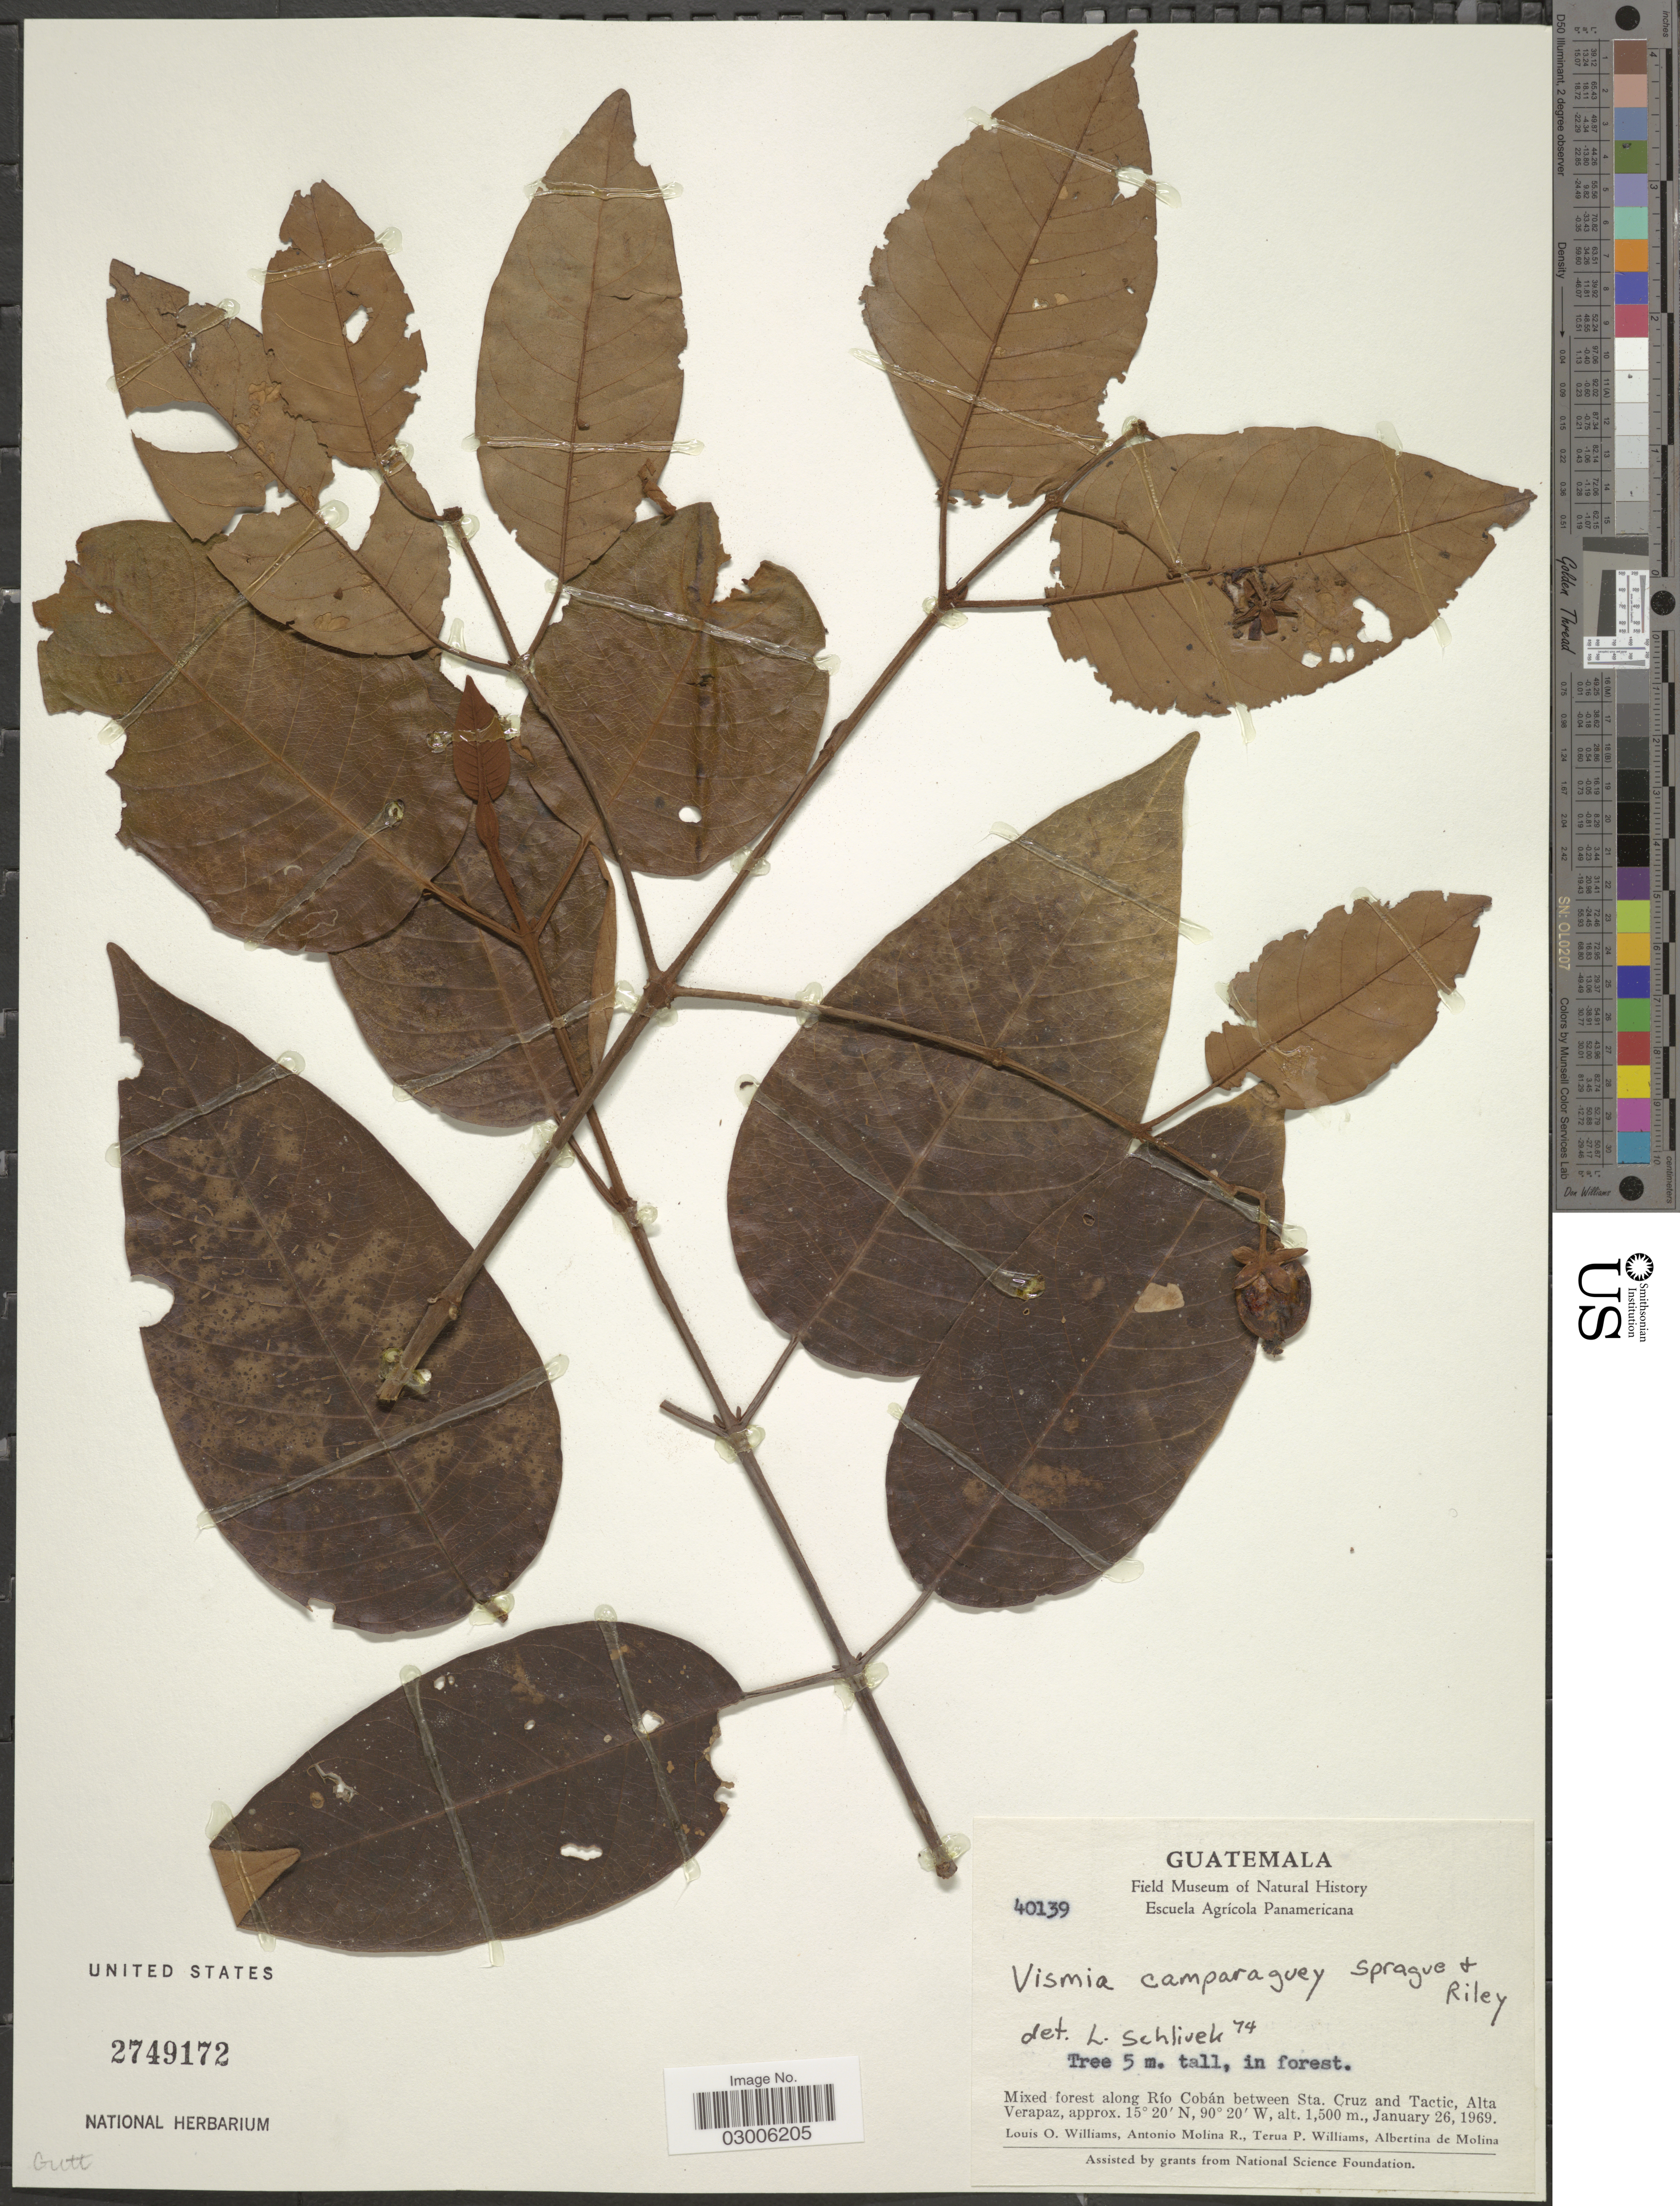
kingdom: Plantae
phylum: Tracheophyta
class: Magnoliopsida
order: Malpighiales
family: Hypericaceae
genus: Vismia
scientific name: Vismia camparaguey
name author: Sprague & L. Riley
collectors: L. O. Williams, A. Molina R., T. Williams & A. R. Molina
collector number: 40139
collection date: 1969-01-26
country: Guatemala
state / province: Alta Verapaz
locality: Along Río Cobán between Sta. Cruz and Tactic.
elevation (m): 1500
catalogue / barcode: US 2749172